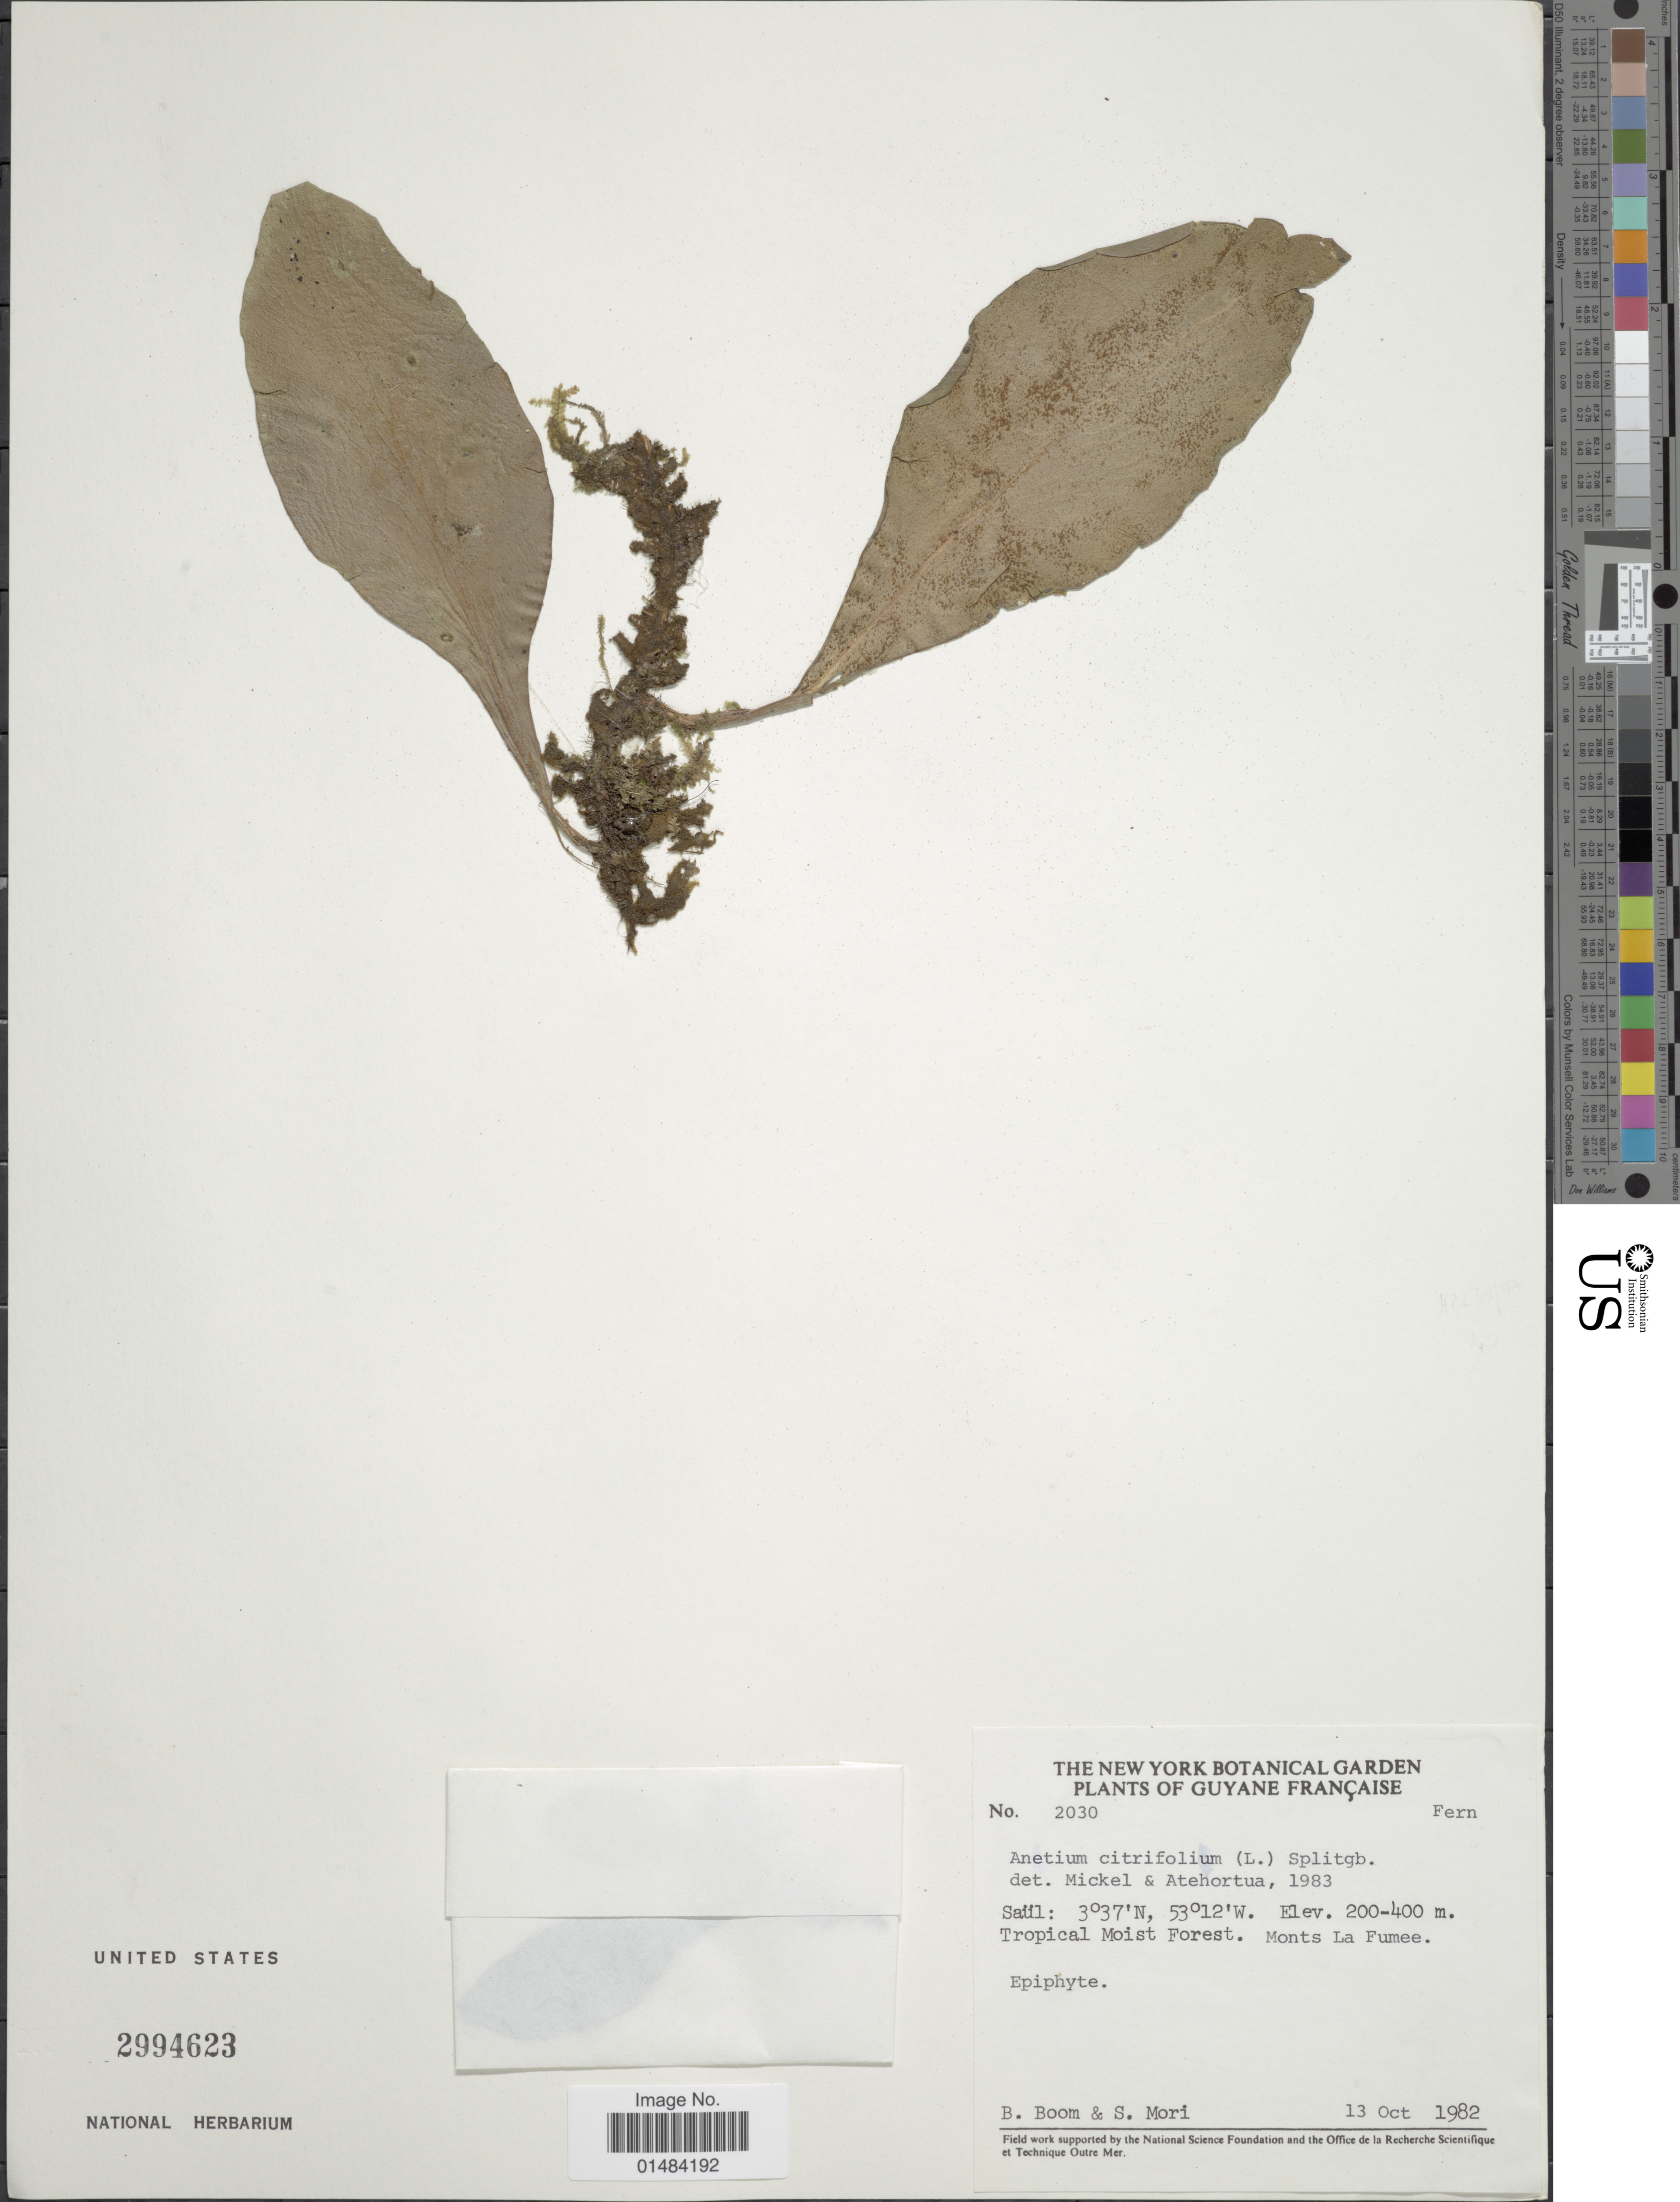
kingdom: Plantae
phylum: Tracheophyta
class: Polypodiopsida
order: Polypodiales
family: Pteridaceae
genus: Anetium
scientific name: Anetium citrifolium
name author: (L.) Splitg.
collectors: B. M. Boom & S. Mori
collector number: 2030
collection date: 1982-10-13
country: French Guiana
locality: Guyane Francaise, Saül. Tropical Moist Forest. Monts La Fumee.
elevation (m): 200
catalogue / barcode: US 2994623